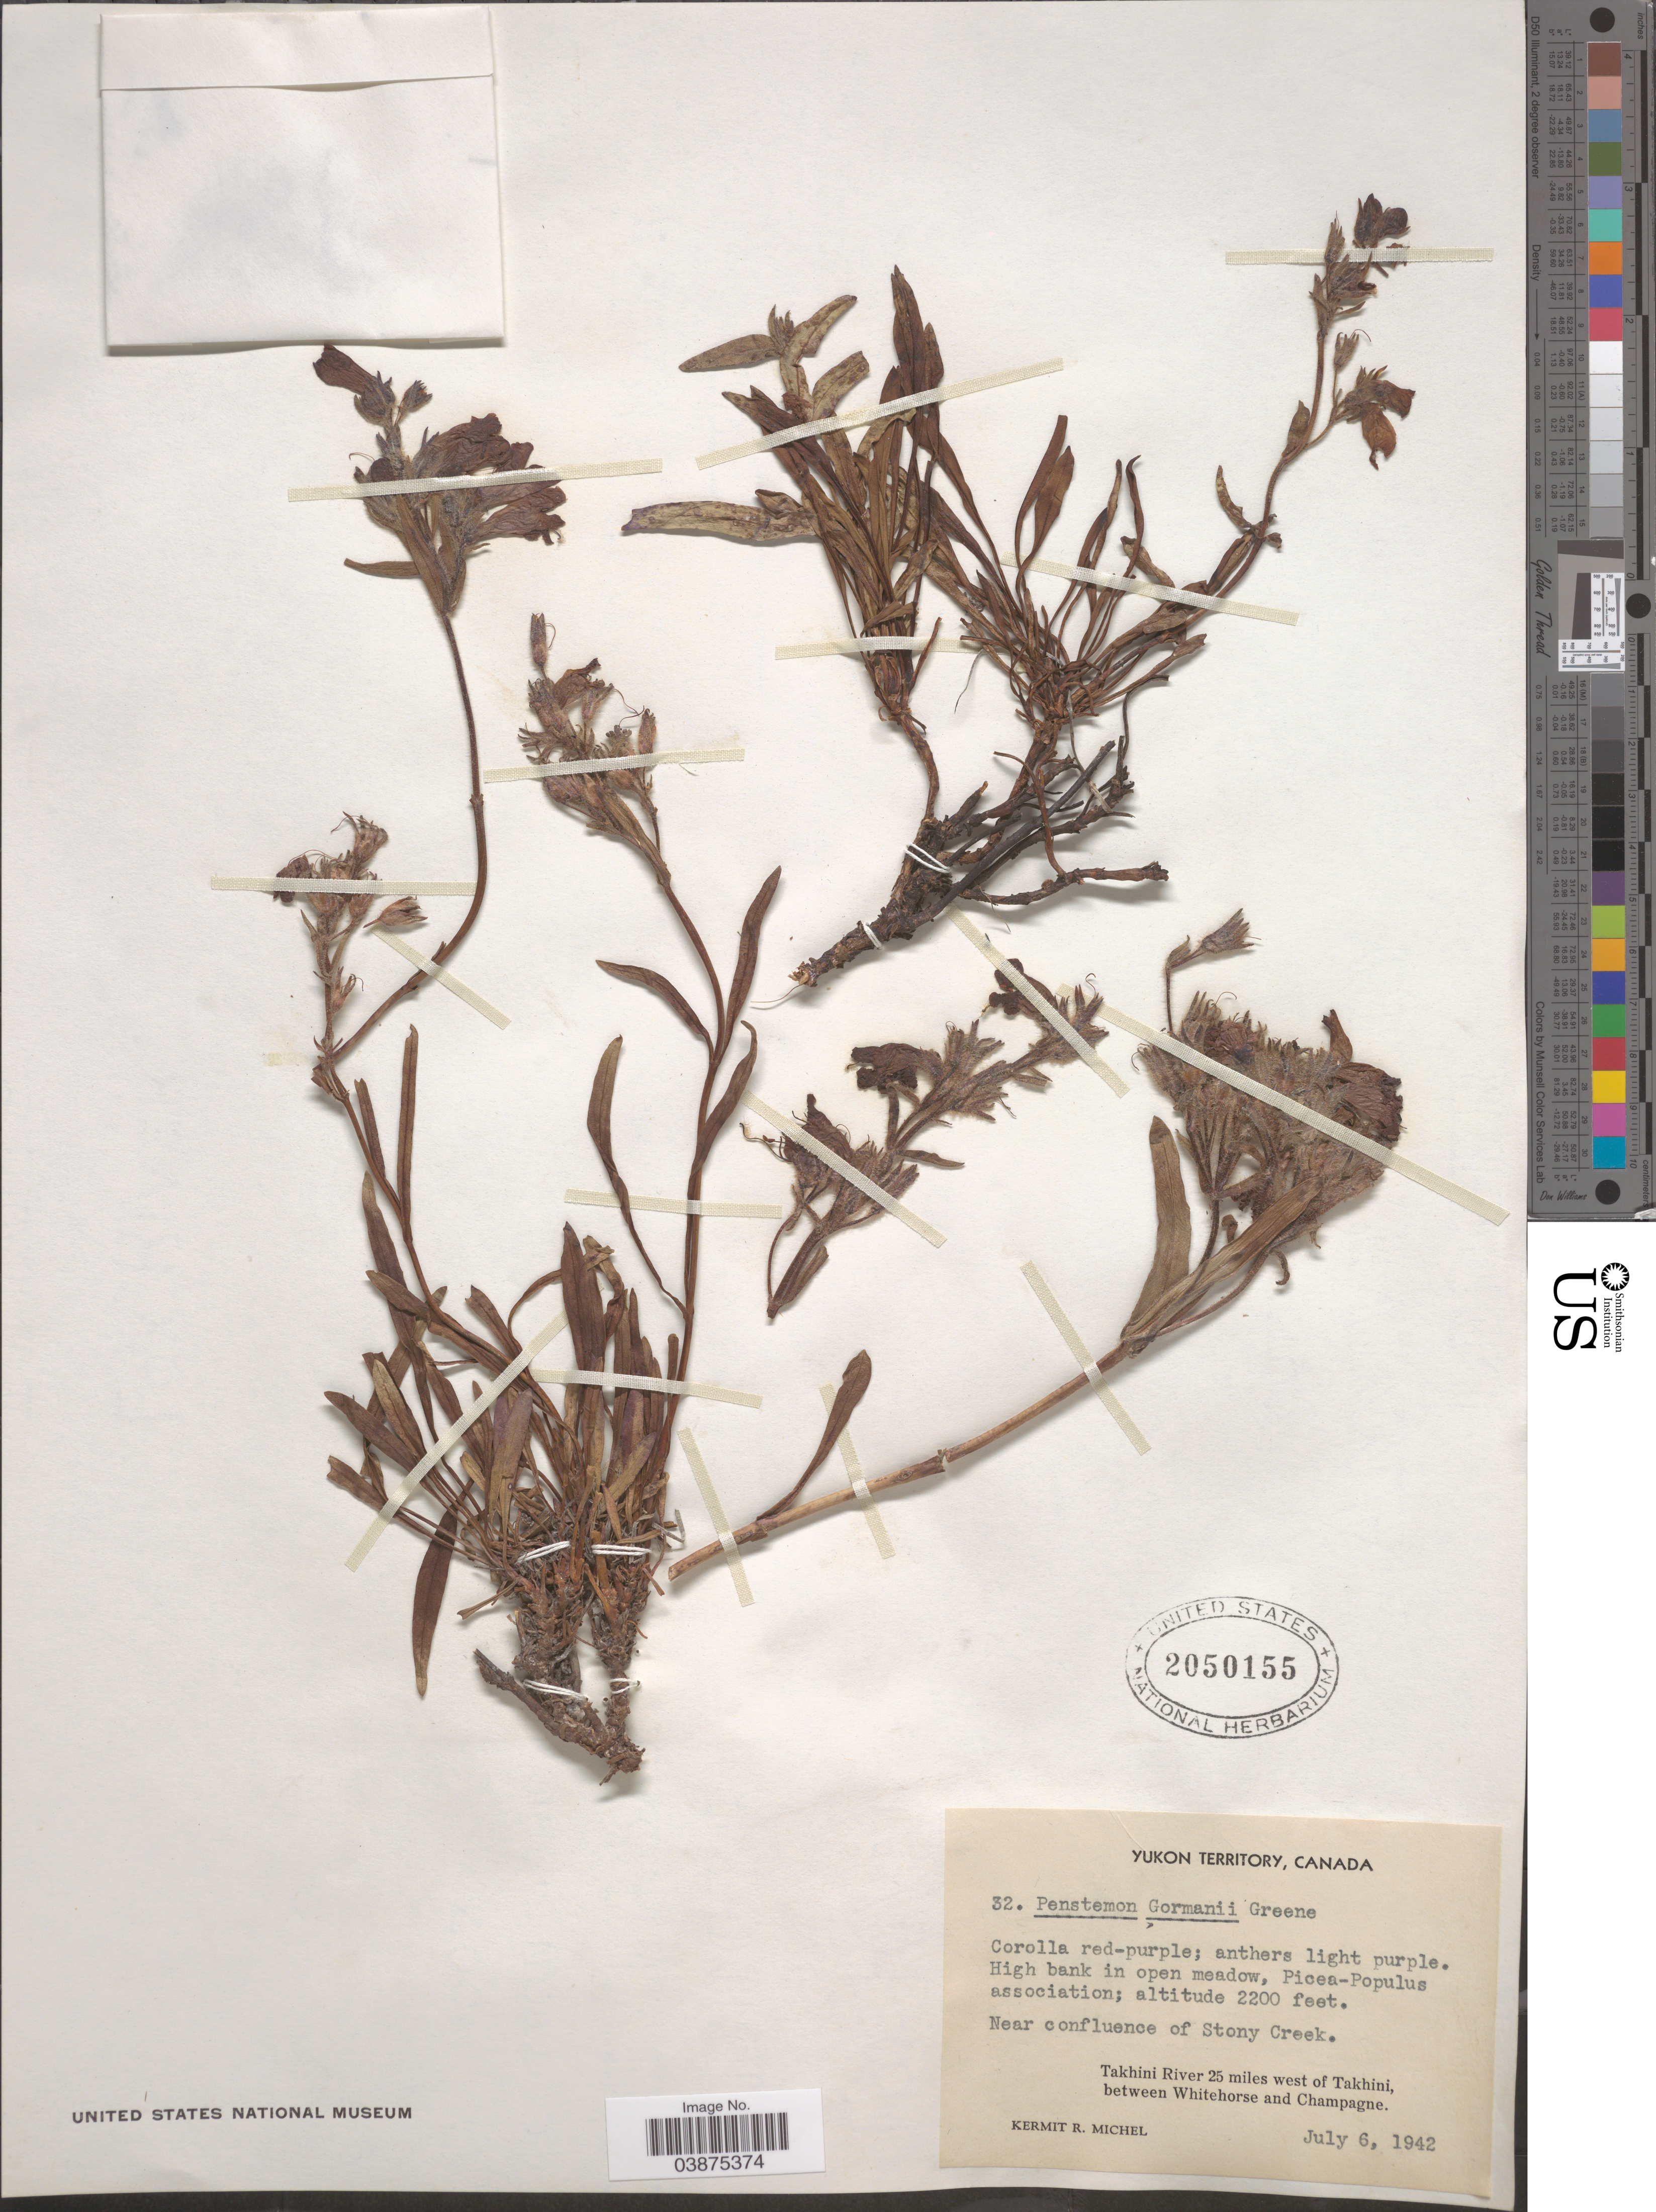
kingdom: Plantae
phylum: Tracheophyta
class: Magnoliopsida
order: Lamiales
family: Plantaginaceae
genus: Penstemon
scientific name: Penstemon gormanii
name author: Greene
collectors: K. Michel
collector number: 32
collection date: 1942-07-06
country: Canada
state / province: Yukon Territory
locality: Near confluence of Stony Creek. Takhini River 25 miles west of Takhini, between Whitehorse and Champagne.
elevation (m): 671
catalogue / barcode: US 2050155